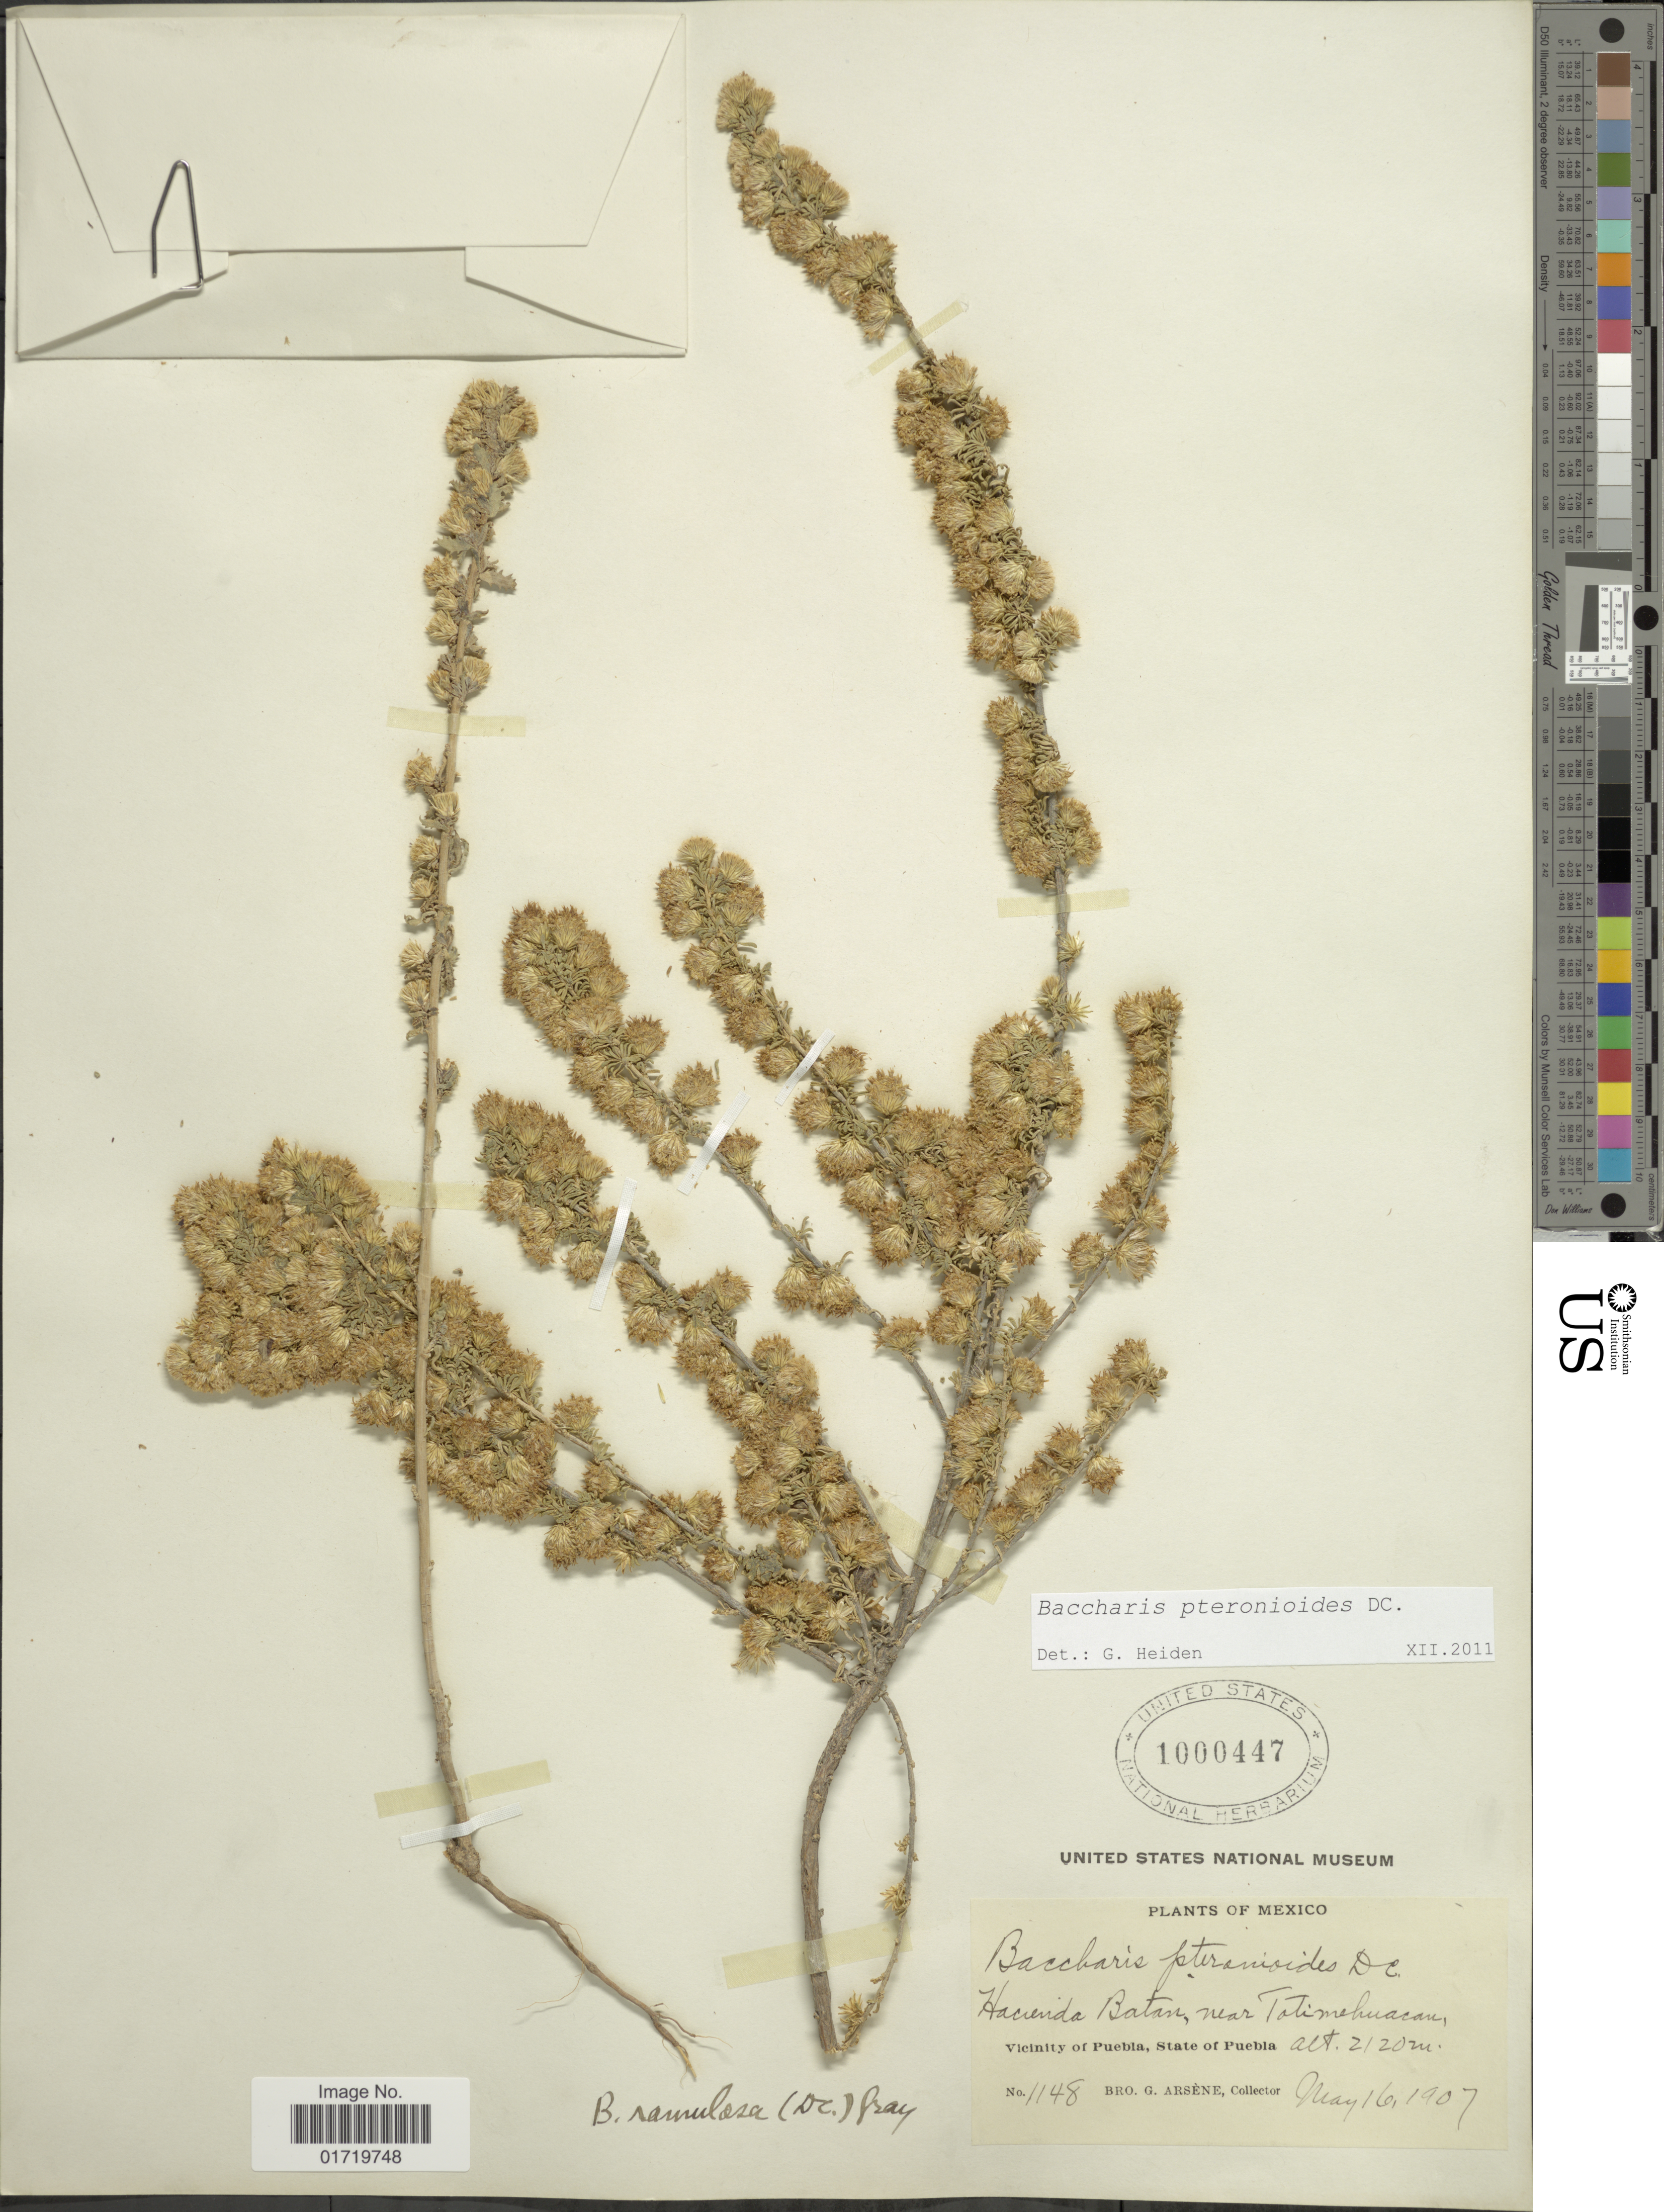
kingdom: Plantae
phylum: Tracheophyta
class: Magnoliopsida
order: Asterales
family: Asteraceae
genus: Baccharis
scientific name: Baccharis pteronioides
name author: DC.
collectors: Bro. G. Arsène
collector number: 1148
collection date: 1907-05-16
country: Mexico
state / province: Puebla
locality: Hacienda Batan, near Tatimehuacan, Vicinity of Puebla, State of Puebla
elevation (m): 2120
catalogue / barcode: US 1000447